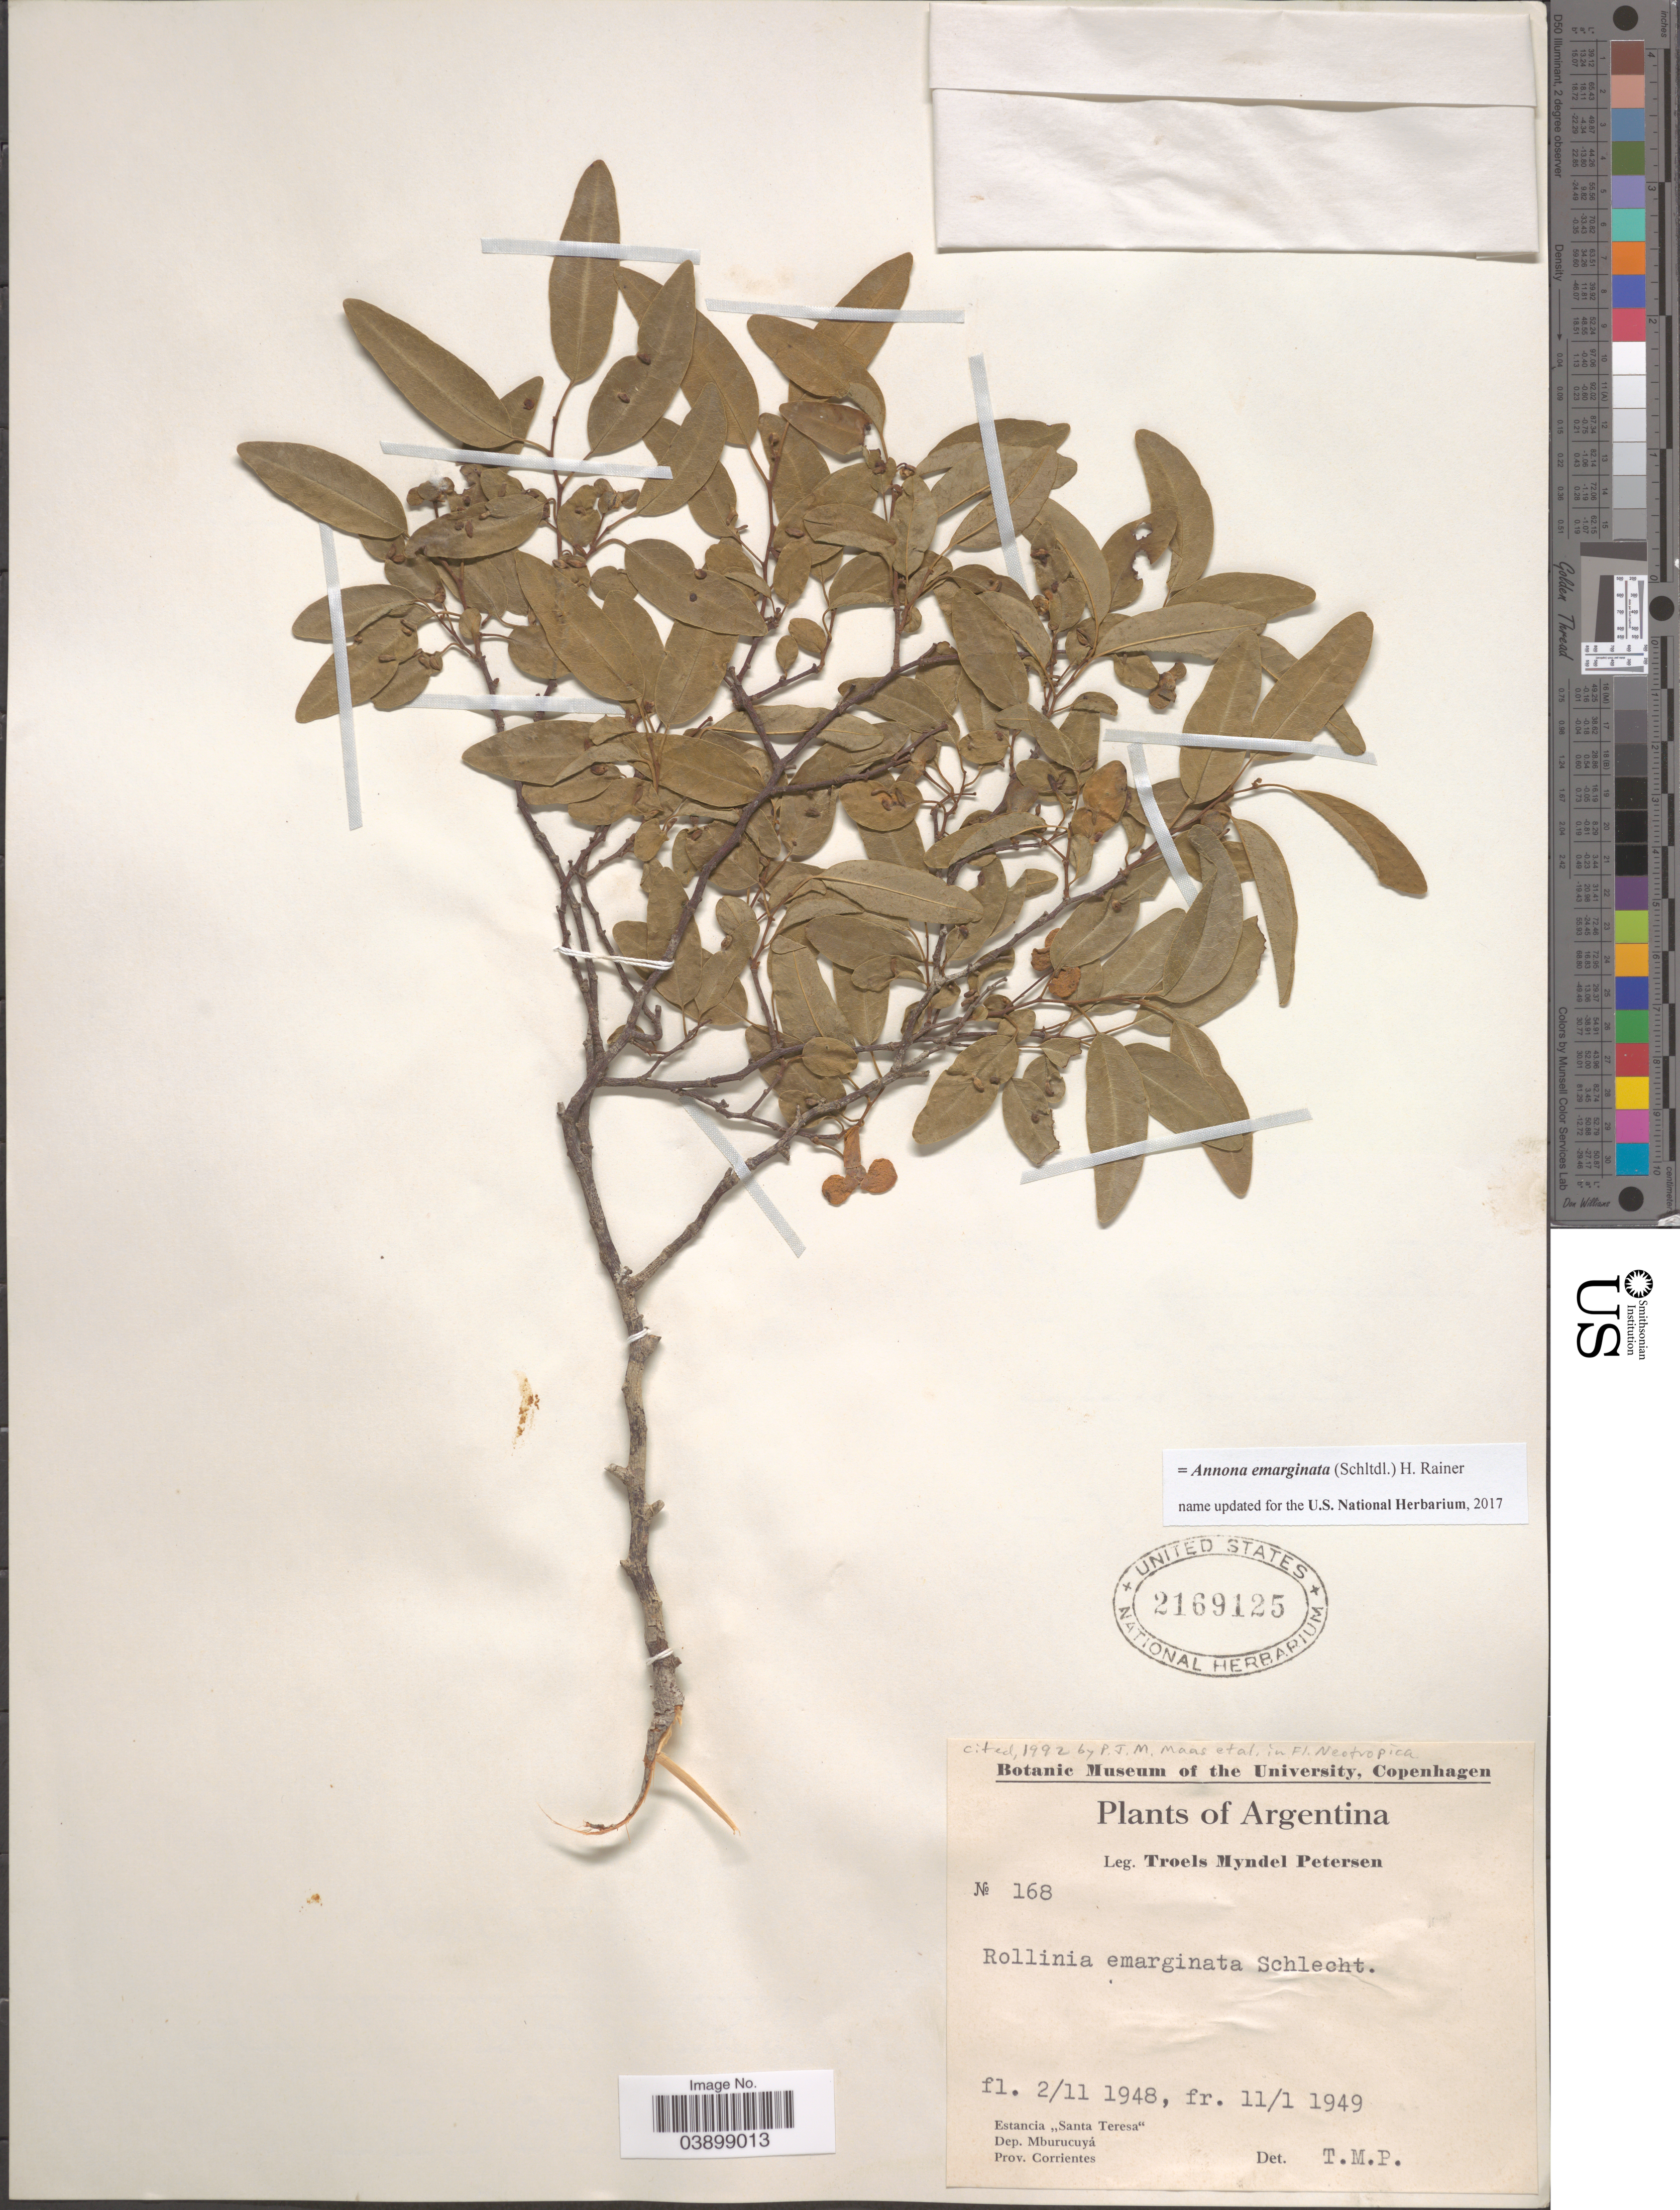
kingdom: Plantae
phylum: Tracheophyta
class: Magnoliopsida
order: Magnoliales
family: Annonaceae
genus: Annona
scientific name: Annona emarginata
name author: (Schltdl.) H. Rainer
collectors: T. M. Petersen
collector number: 168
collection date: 1948-11-02/1949-01-11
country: Argentina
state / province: Corrientes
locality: Estancia "Santa Teresa". Dep. Mburucuyá.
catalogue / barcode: US 2169125